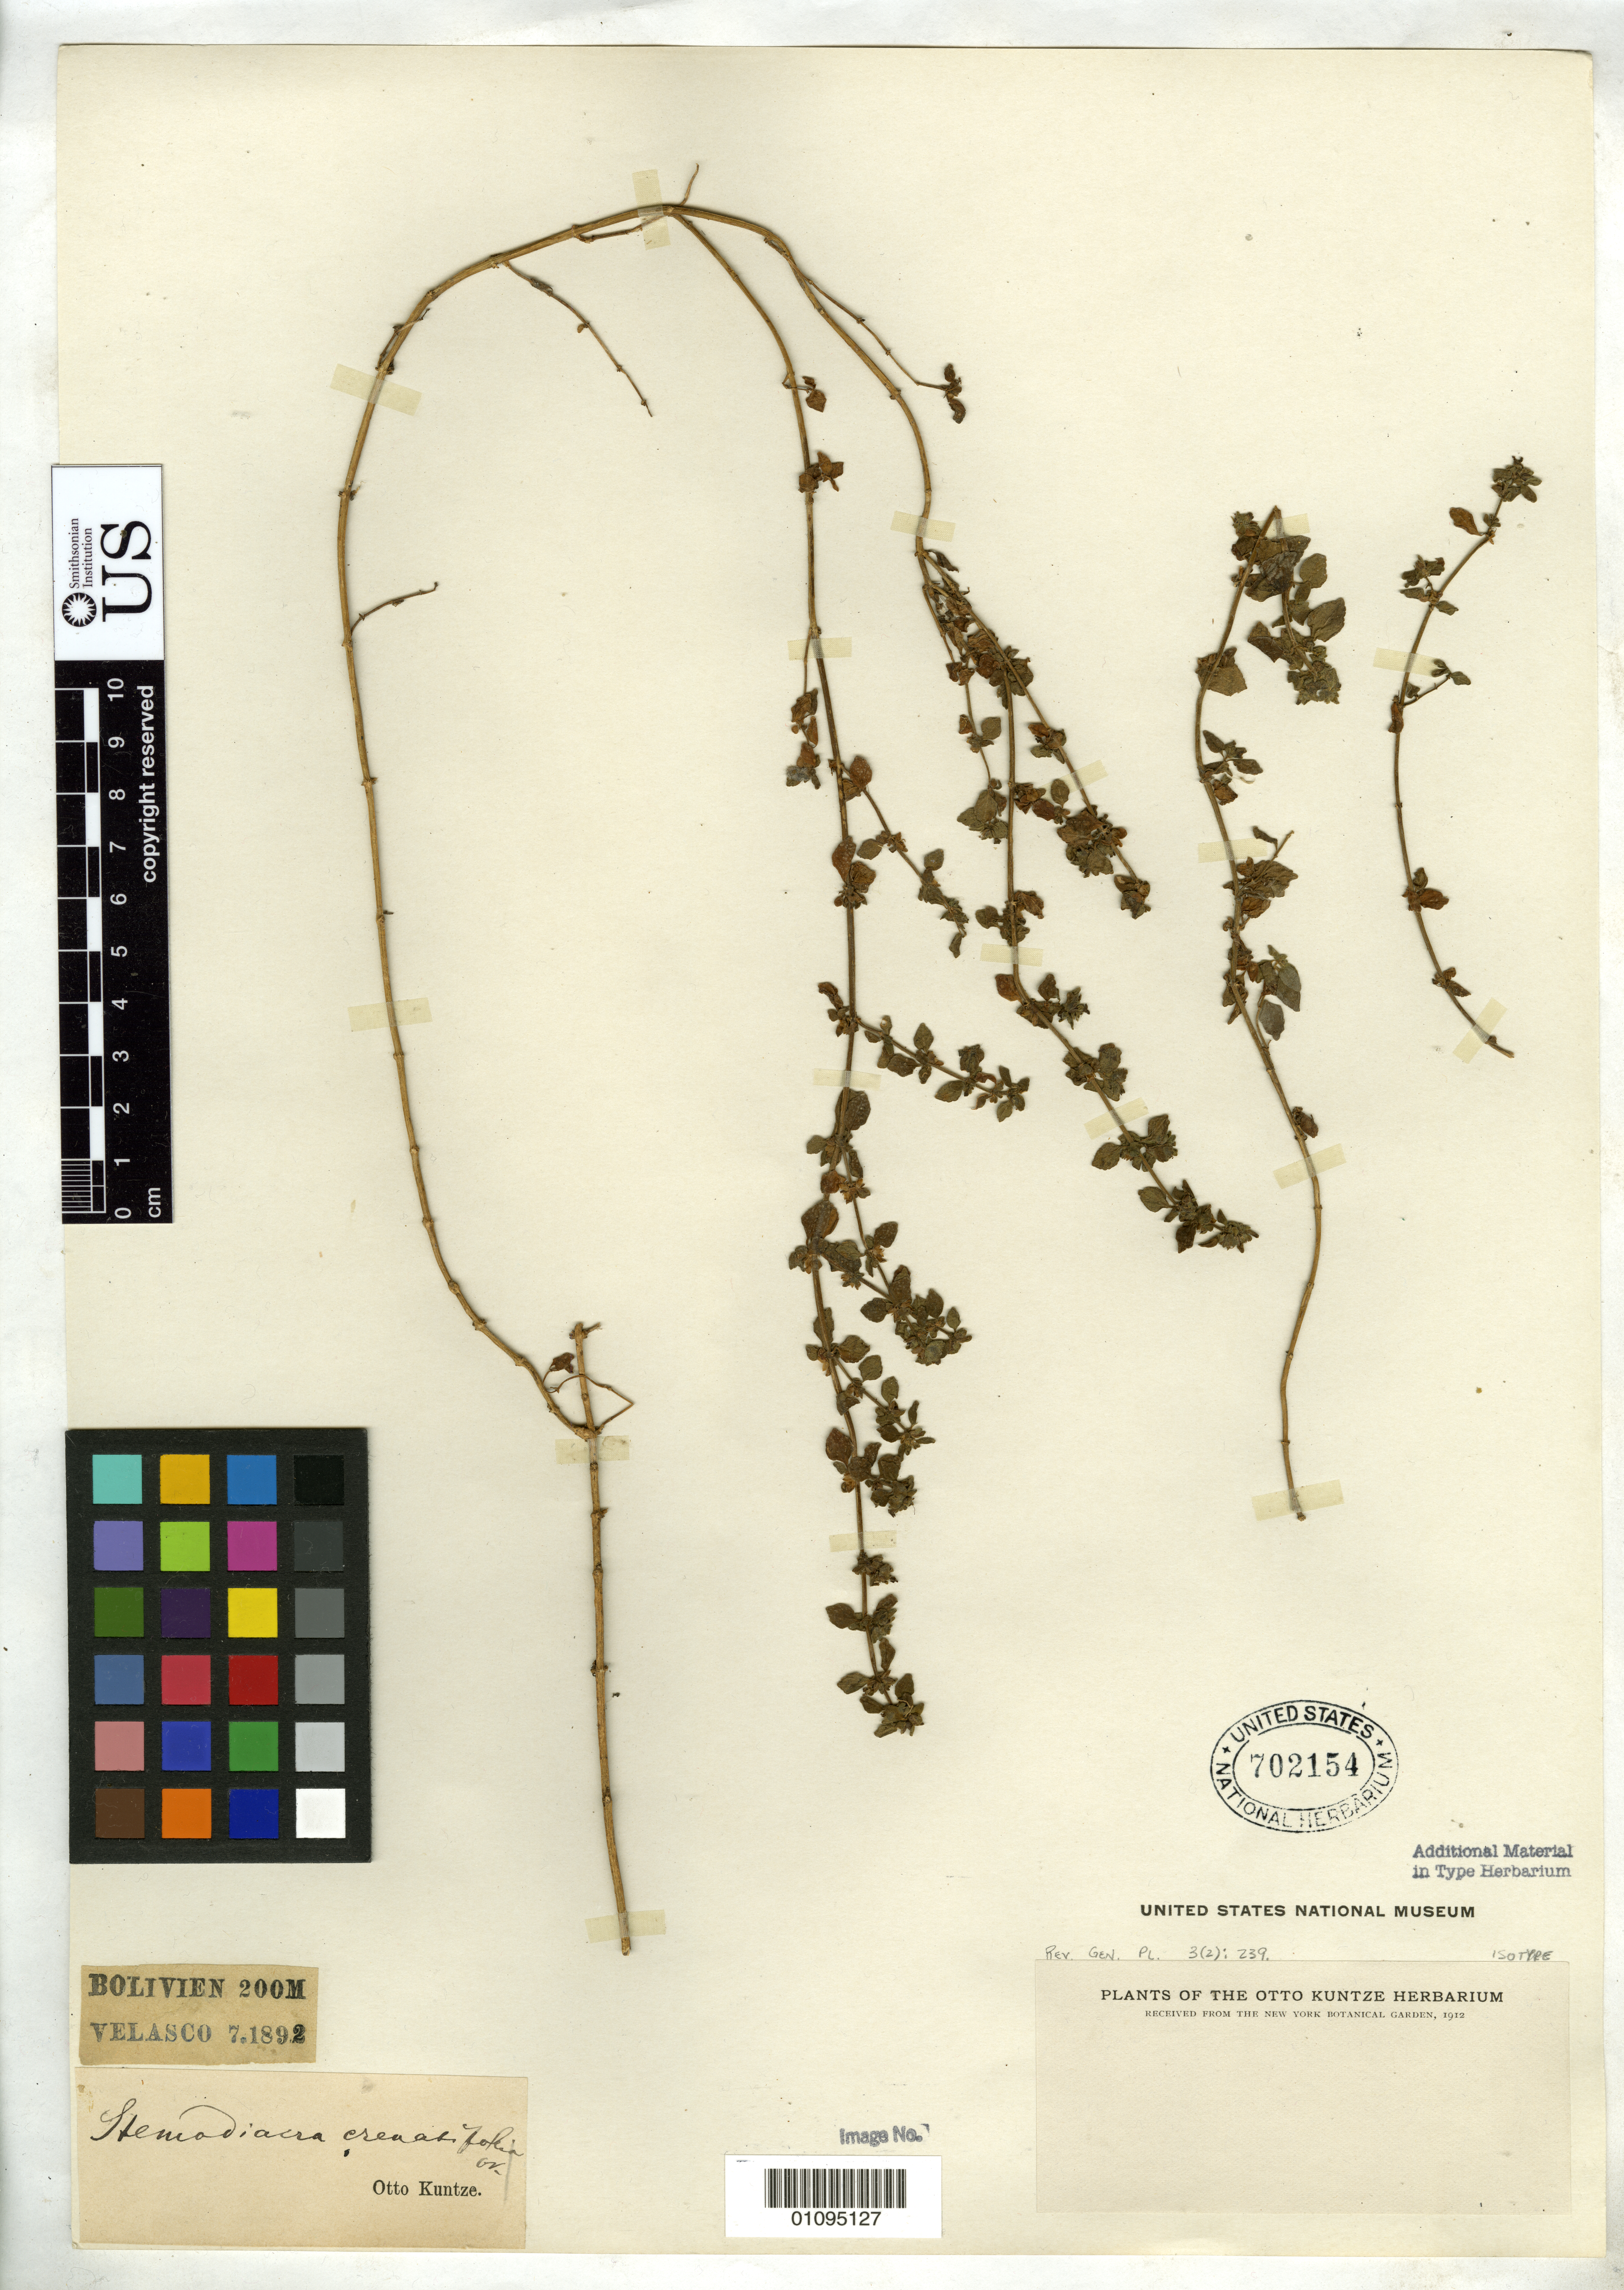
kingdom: Plantae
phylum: Tracheophyta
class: Magnoliopsida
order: Lamiales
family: Plantaginaceae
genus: Stemodiacra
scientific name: Stemodiacra crenatifolia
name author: Kuntze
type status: Isotype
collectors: C.E.O. Kuntze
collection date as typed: Jul 1892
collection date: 1892-07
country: Bolivia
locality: Velasco.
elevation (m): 200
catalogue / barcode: US 702154